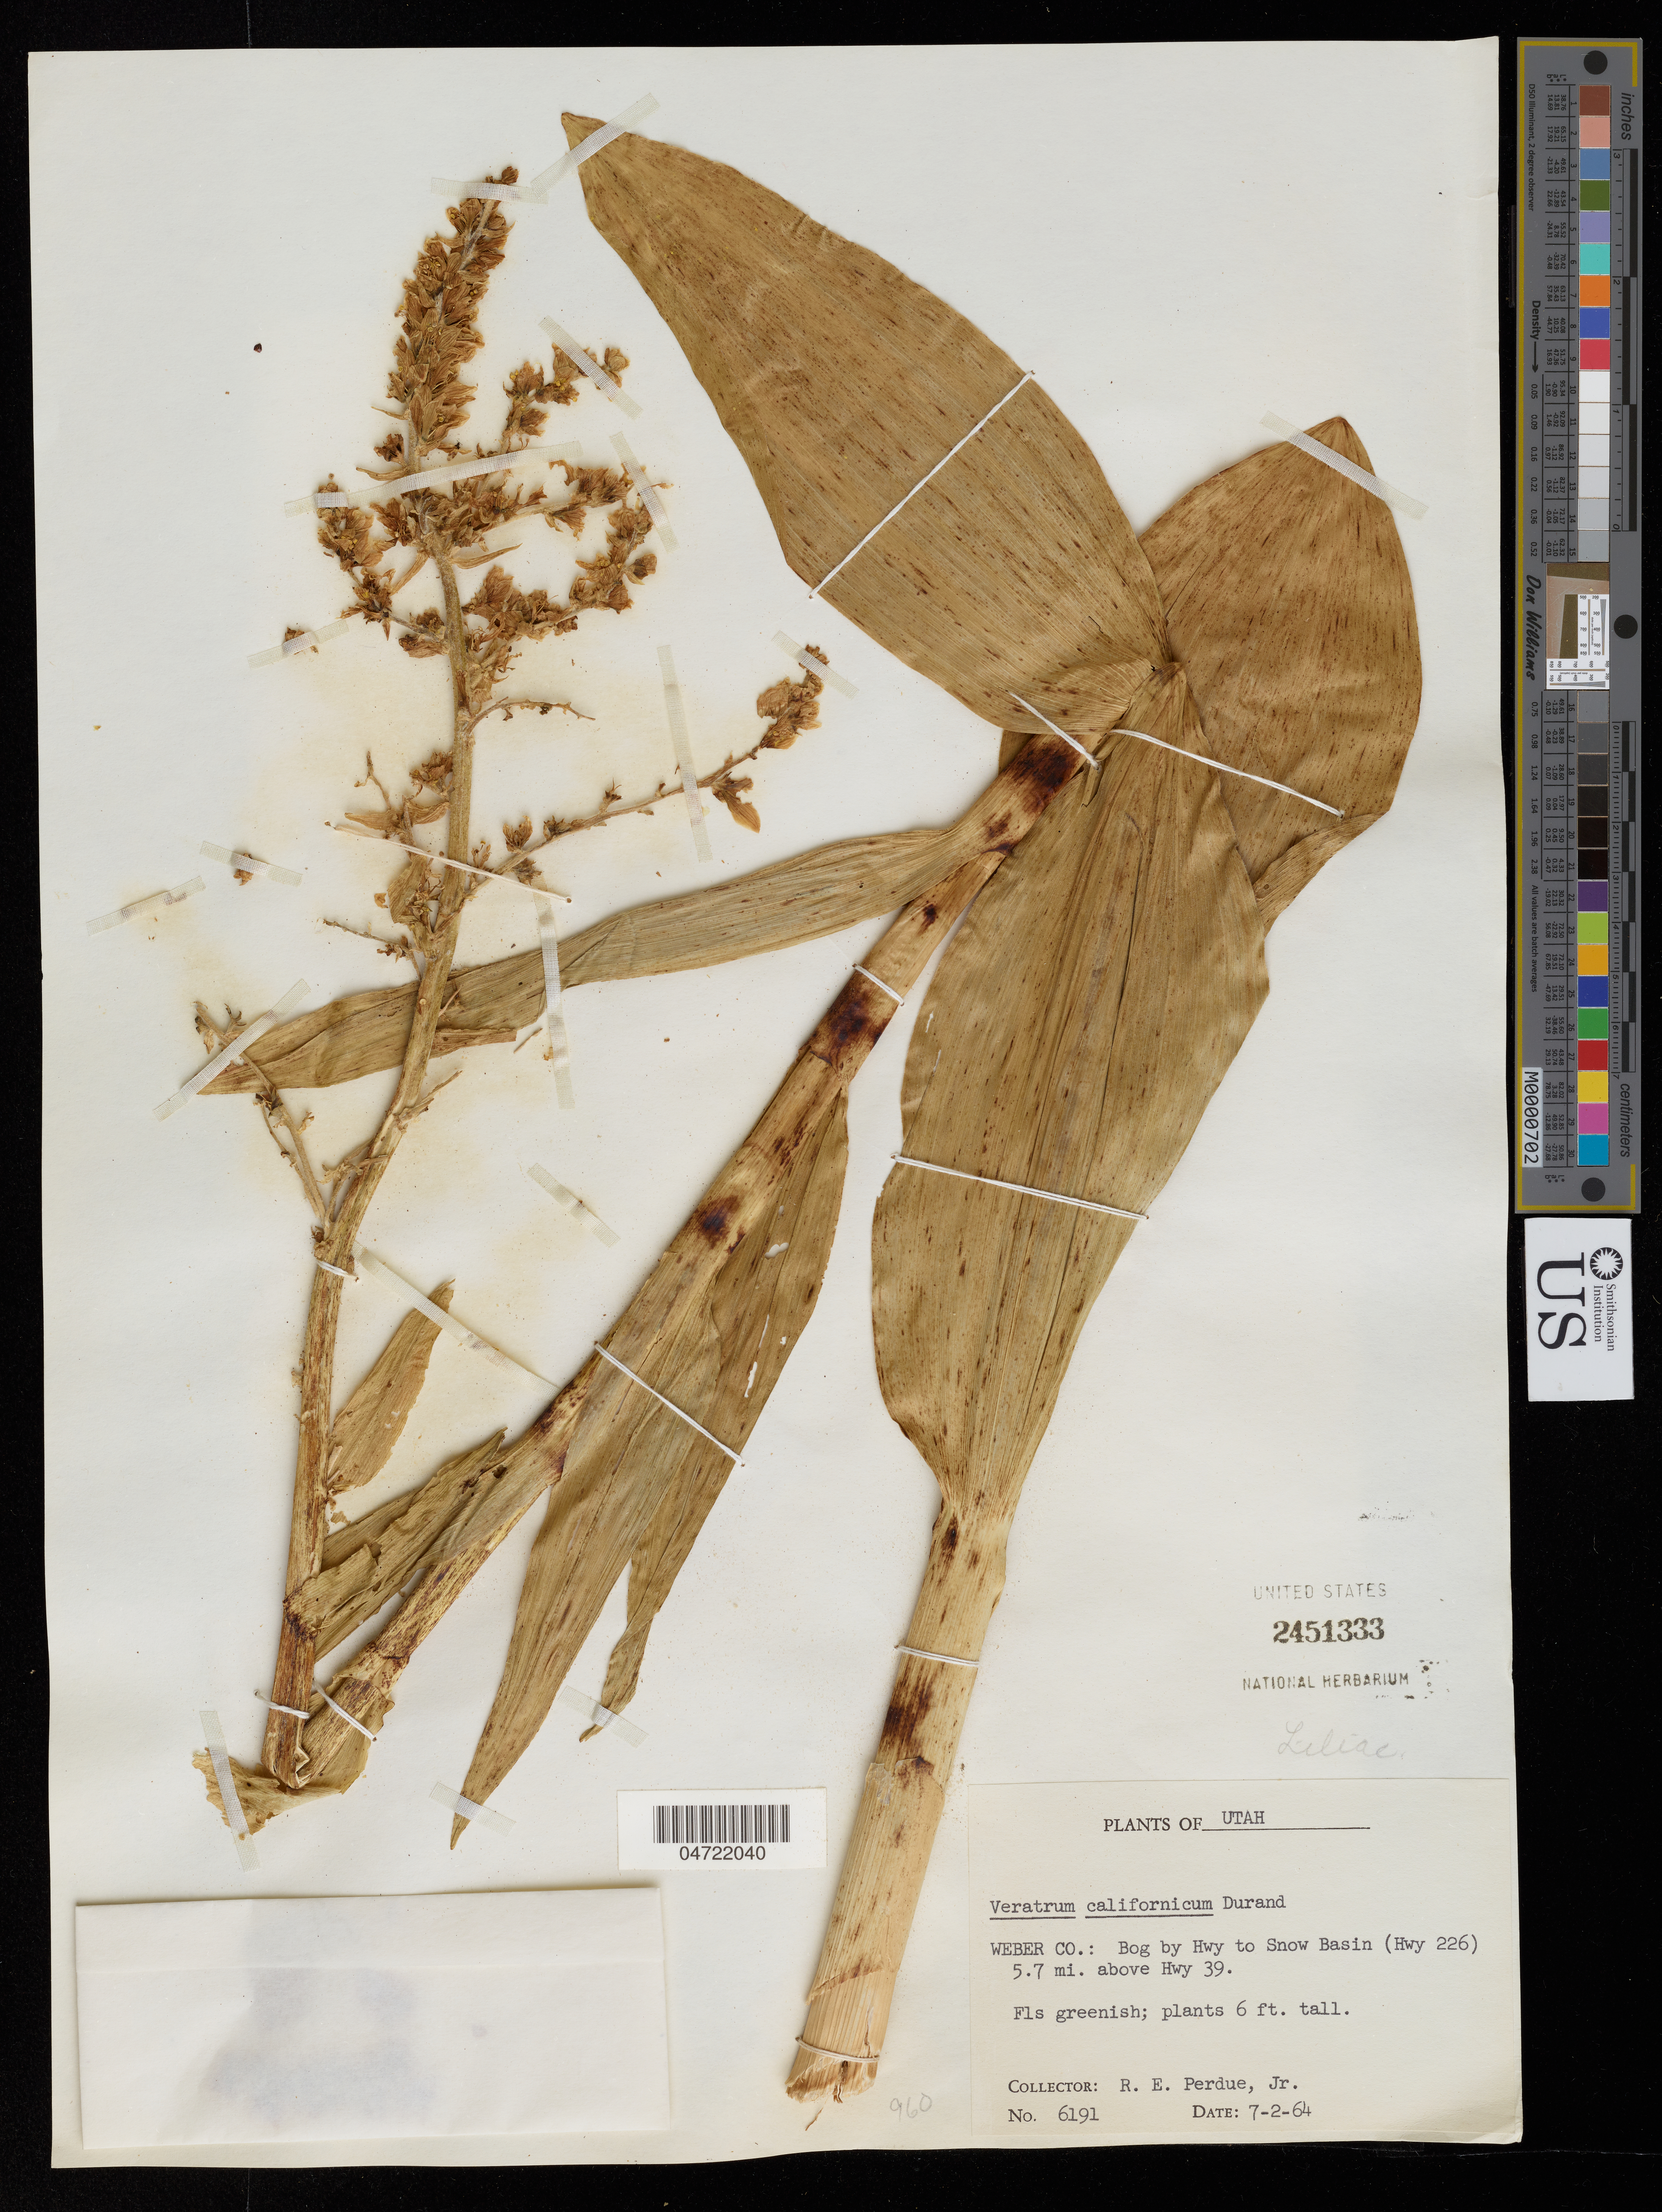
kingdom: Plantae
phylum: Tracheophyta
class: Liliopsida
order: Liliales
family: Melanthiaceae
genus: Veratrum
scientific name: Veratrum californicum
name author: Durand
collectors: R. E. Perdue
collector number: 6191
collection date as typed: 2 Jul 1964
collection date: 1964-07-02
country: United States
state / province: Utah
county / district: Weber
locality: By Hwy to Snow Basin (Hwy 226) 5.7 mi above Hwy 39.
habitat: Bog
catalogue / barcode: US 2451333